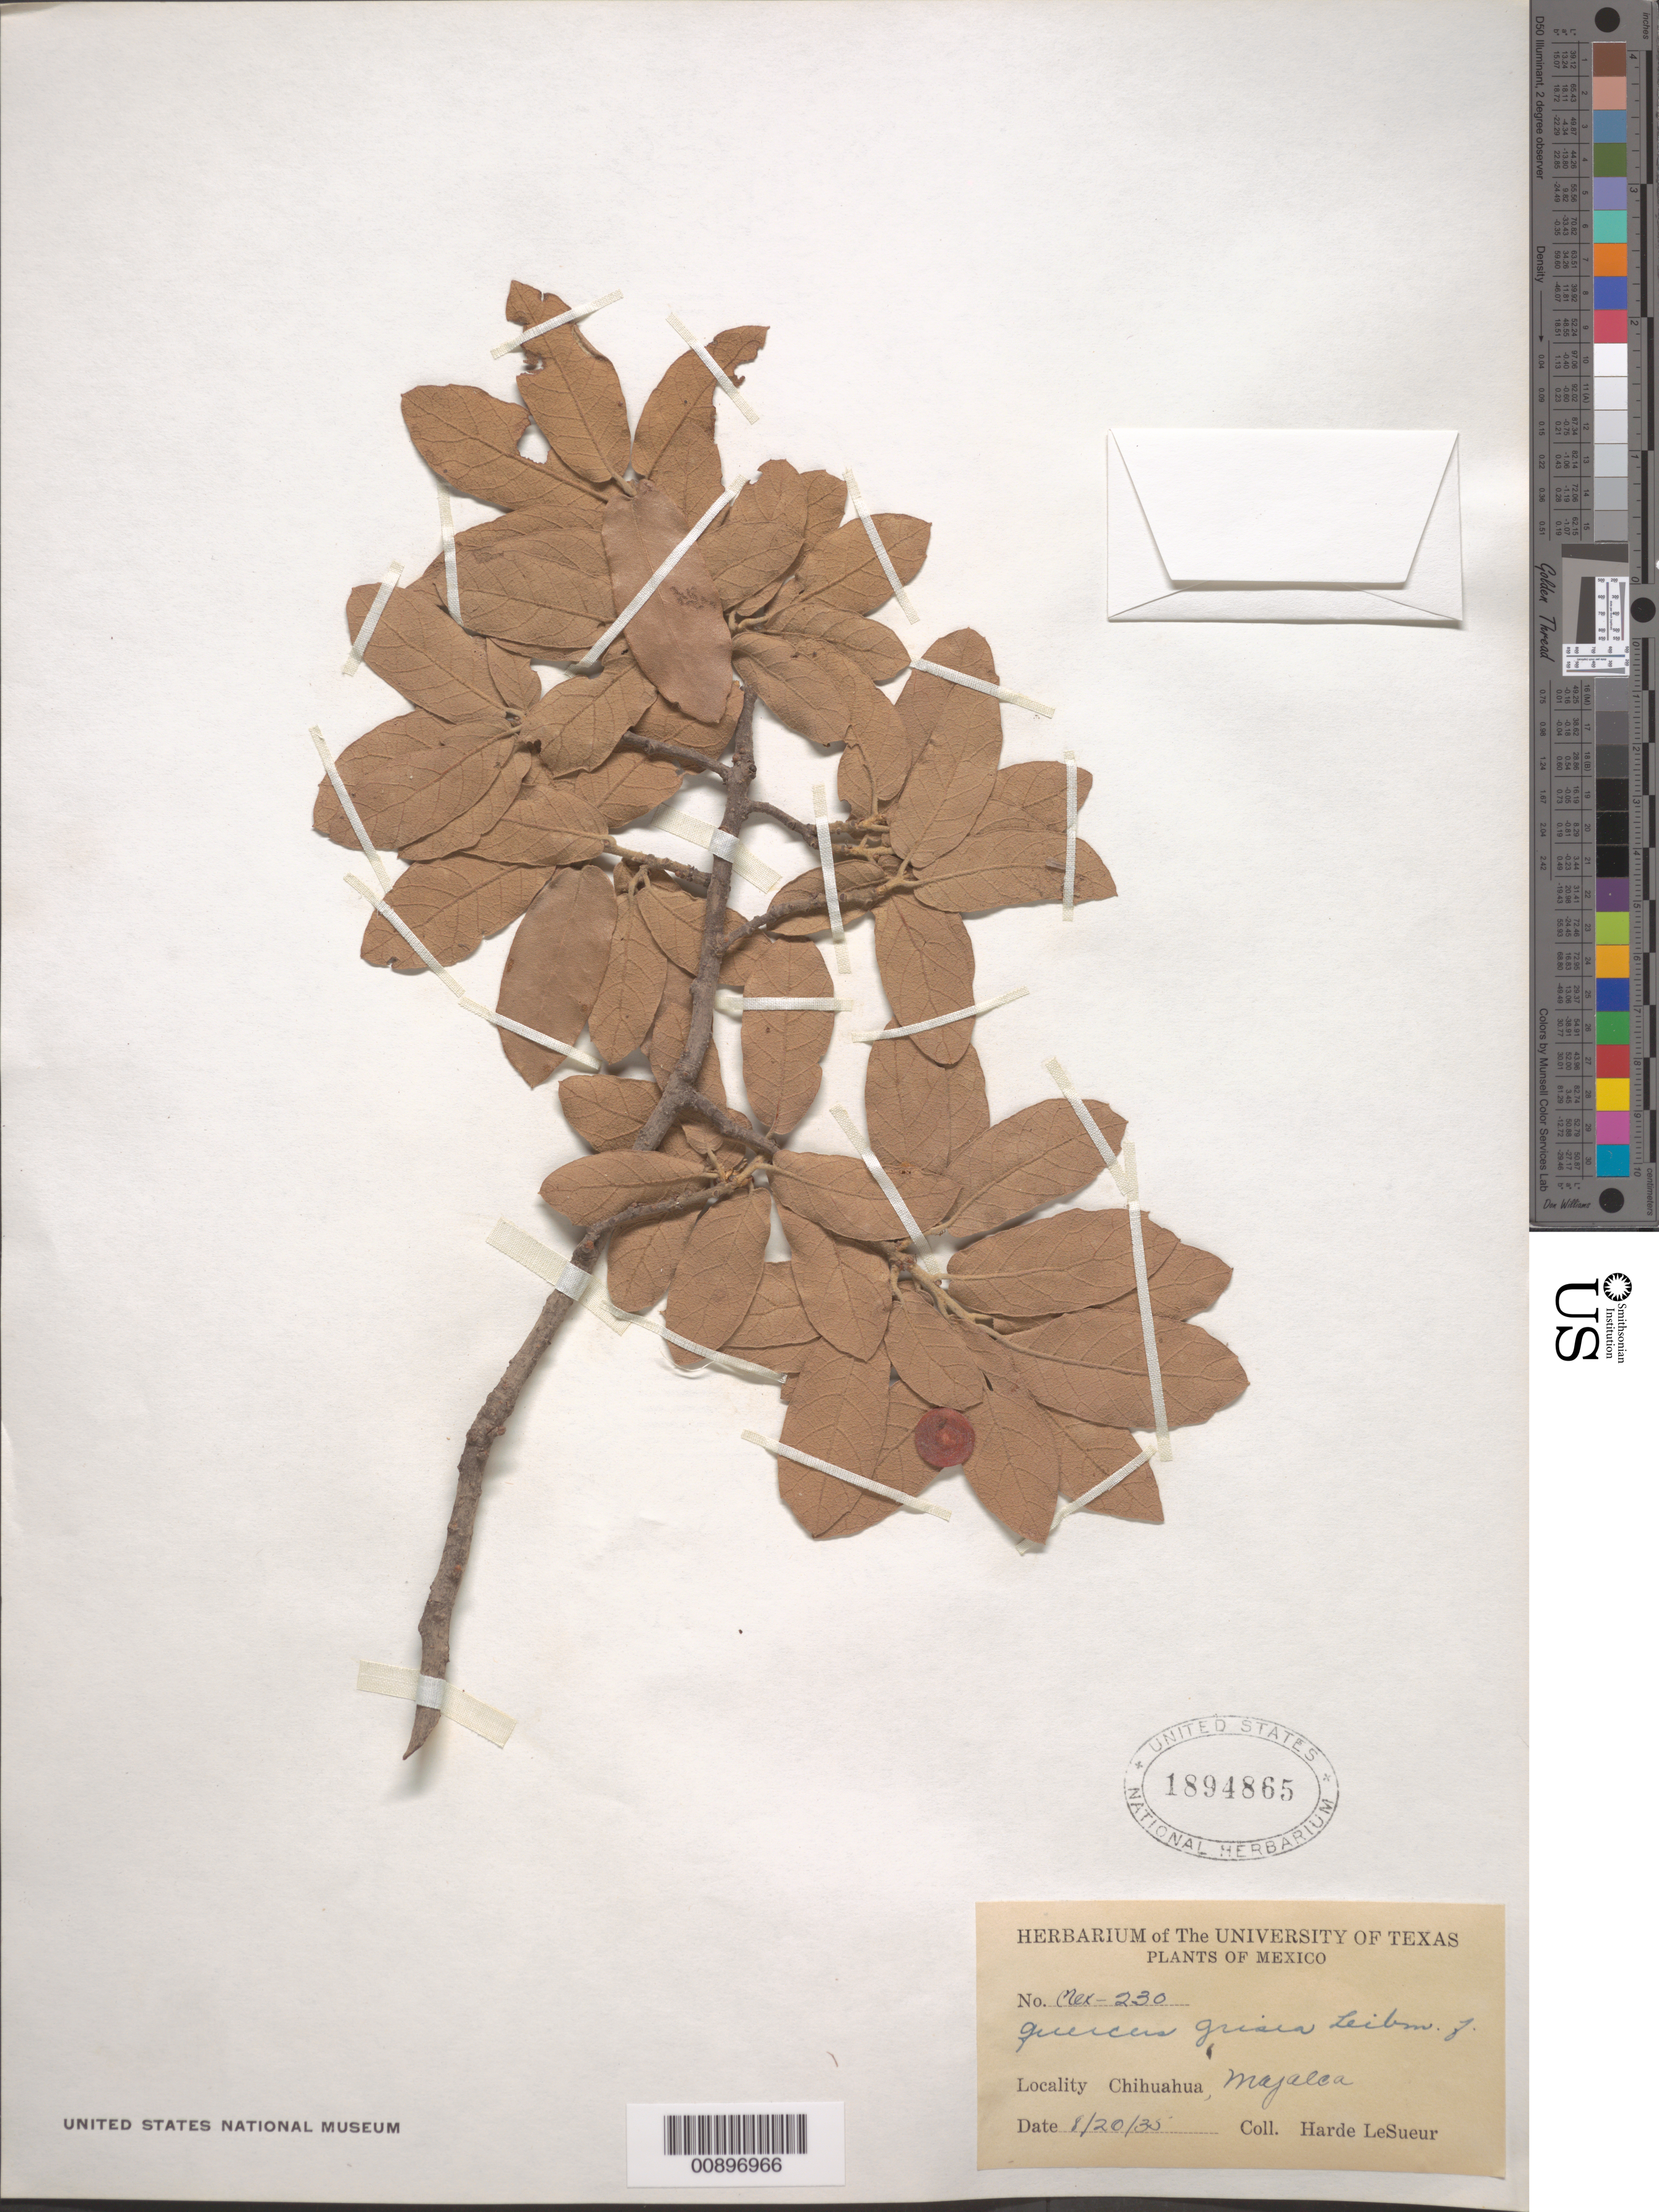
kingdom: Plantae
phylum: Tracheophyta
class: Magnoliopsida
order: Fagales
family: Fagaceae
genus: Quercus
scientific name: Quercus grisea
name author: Liebm.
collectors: D. H. LeSueur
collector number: Mex - 230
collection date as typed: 20 Aug 1935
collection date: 1935-08-20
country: Mexico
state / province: Chihuahua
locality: Chihuahua: Majalca.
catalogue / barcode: US 1894865